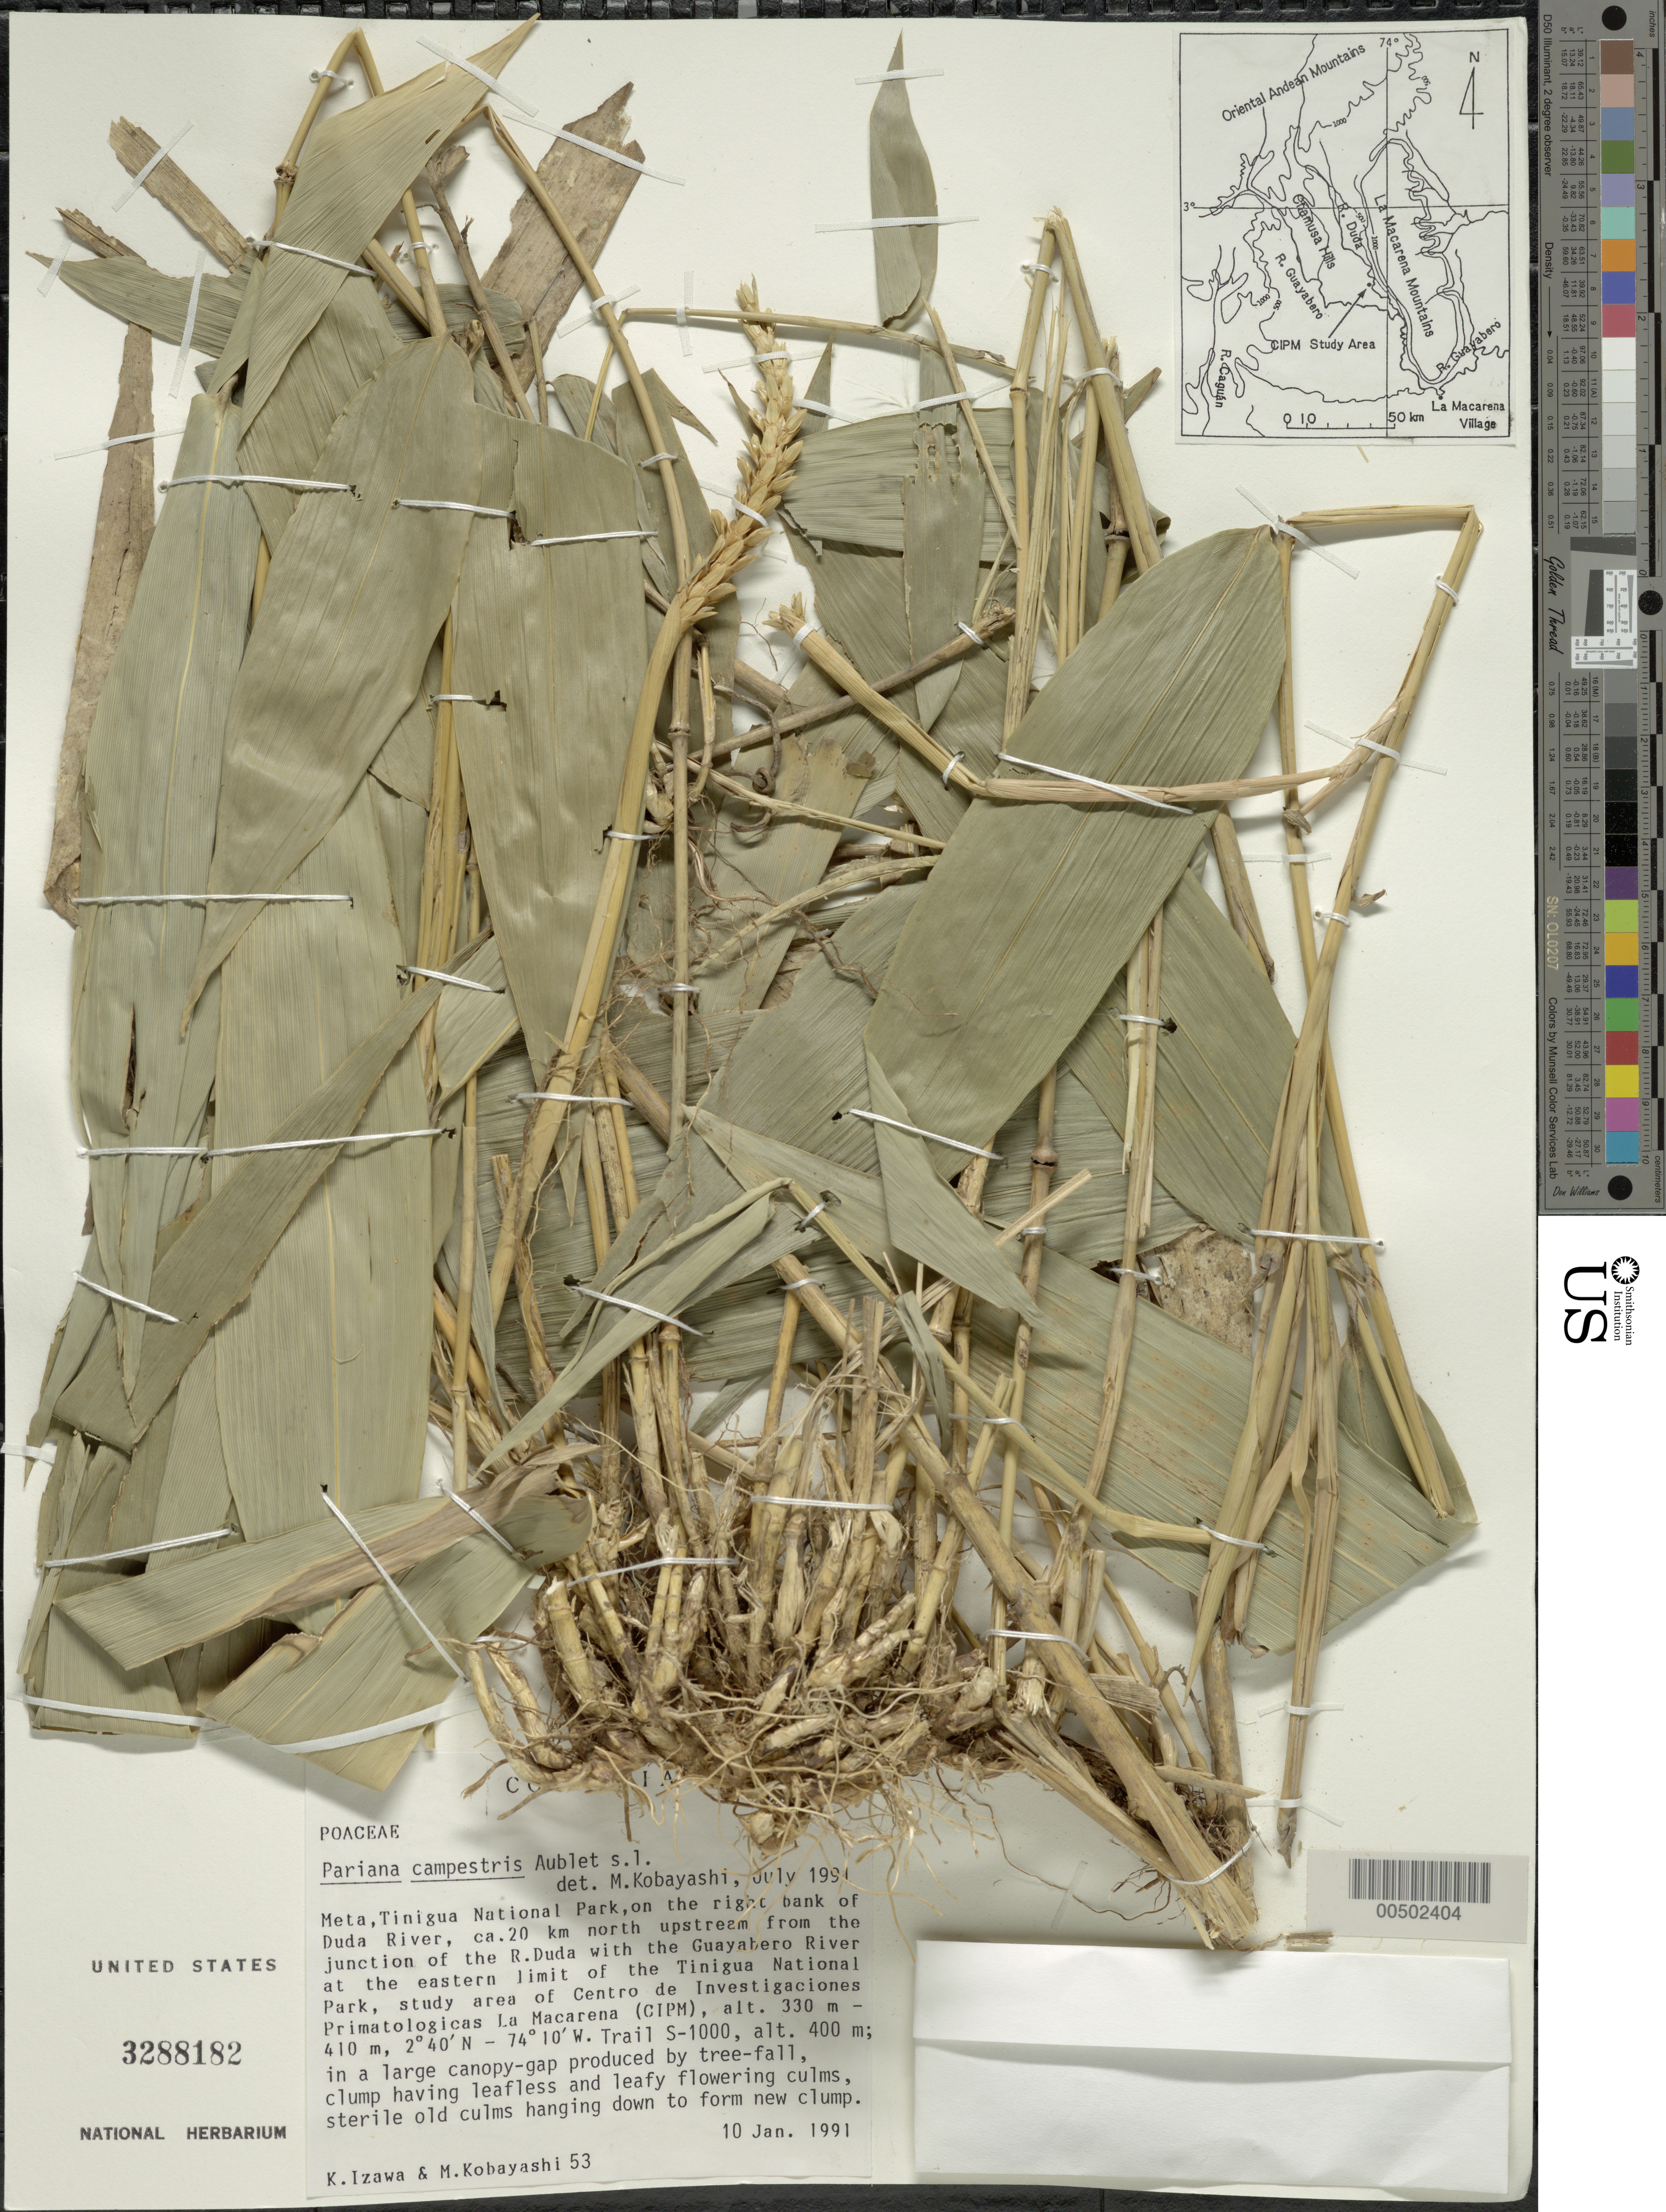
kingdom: Plantae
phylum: Tracheophyta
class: Liliopsida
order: Poales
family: Poaceae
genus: Pariana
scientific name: Pariana campestris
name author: Aubl.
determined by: Kobayashi, M.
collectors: K. Izawa & M. Kobayashi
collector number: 53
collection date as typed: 10 Jan 1991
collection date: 1991-01-10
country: Colombia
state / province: Meta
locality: Tinigua National Park, bank of Duda River, ca. 20 km N from junct of Duda River with the Guayabero River, Trail s-1000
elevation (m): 400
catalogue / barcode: US 3288182